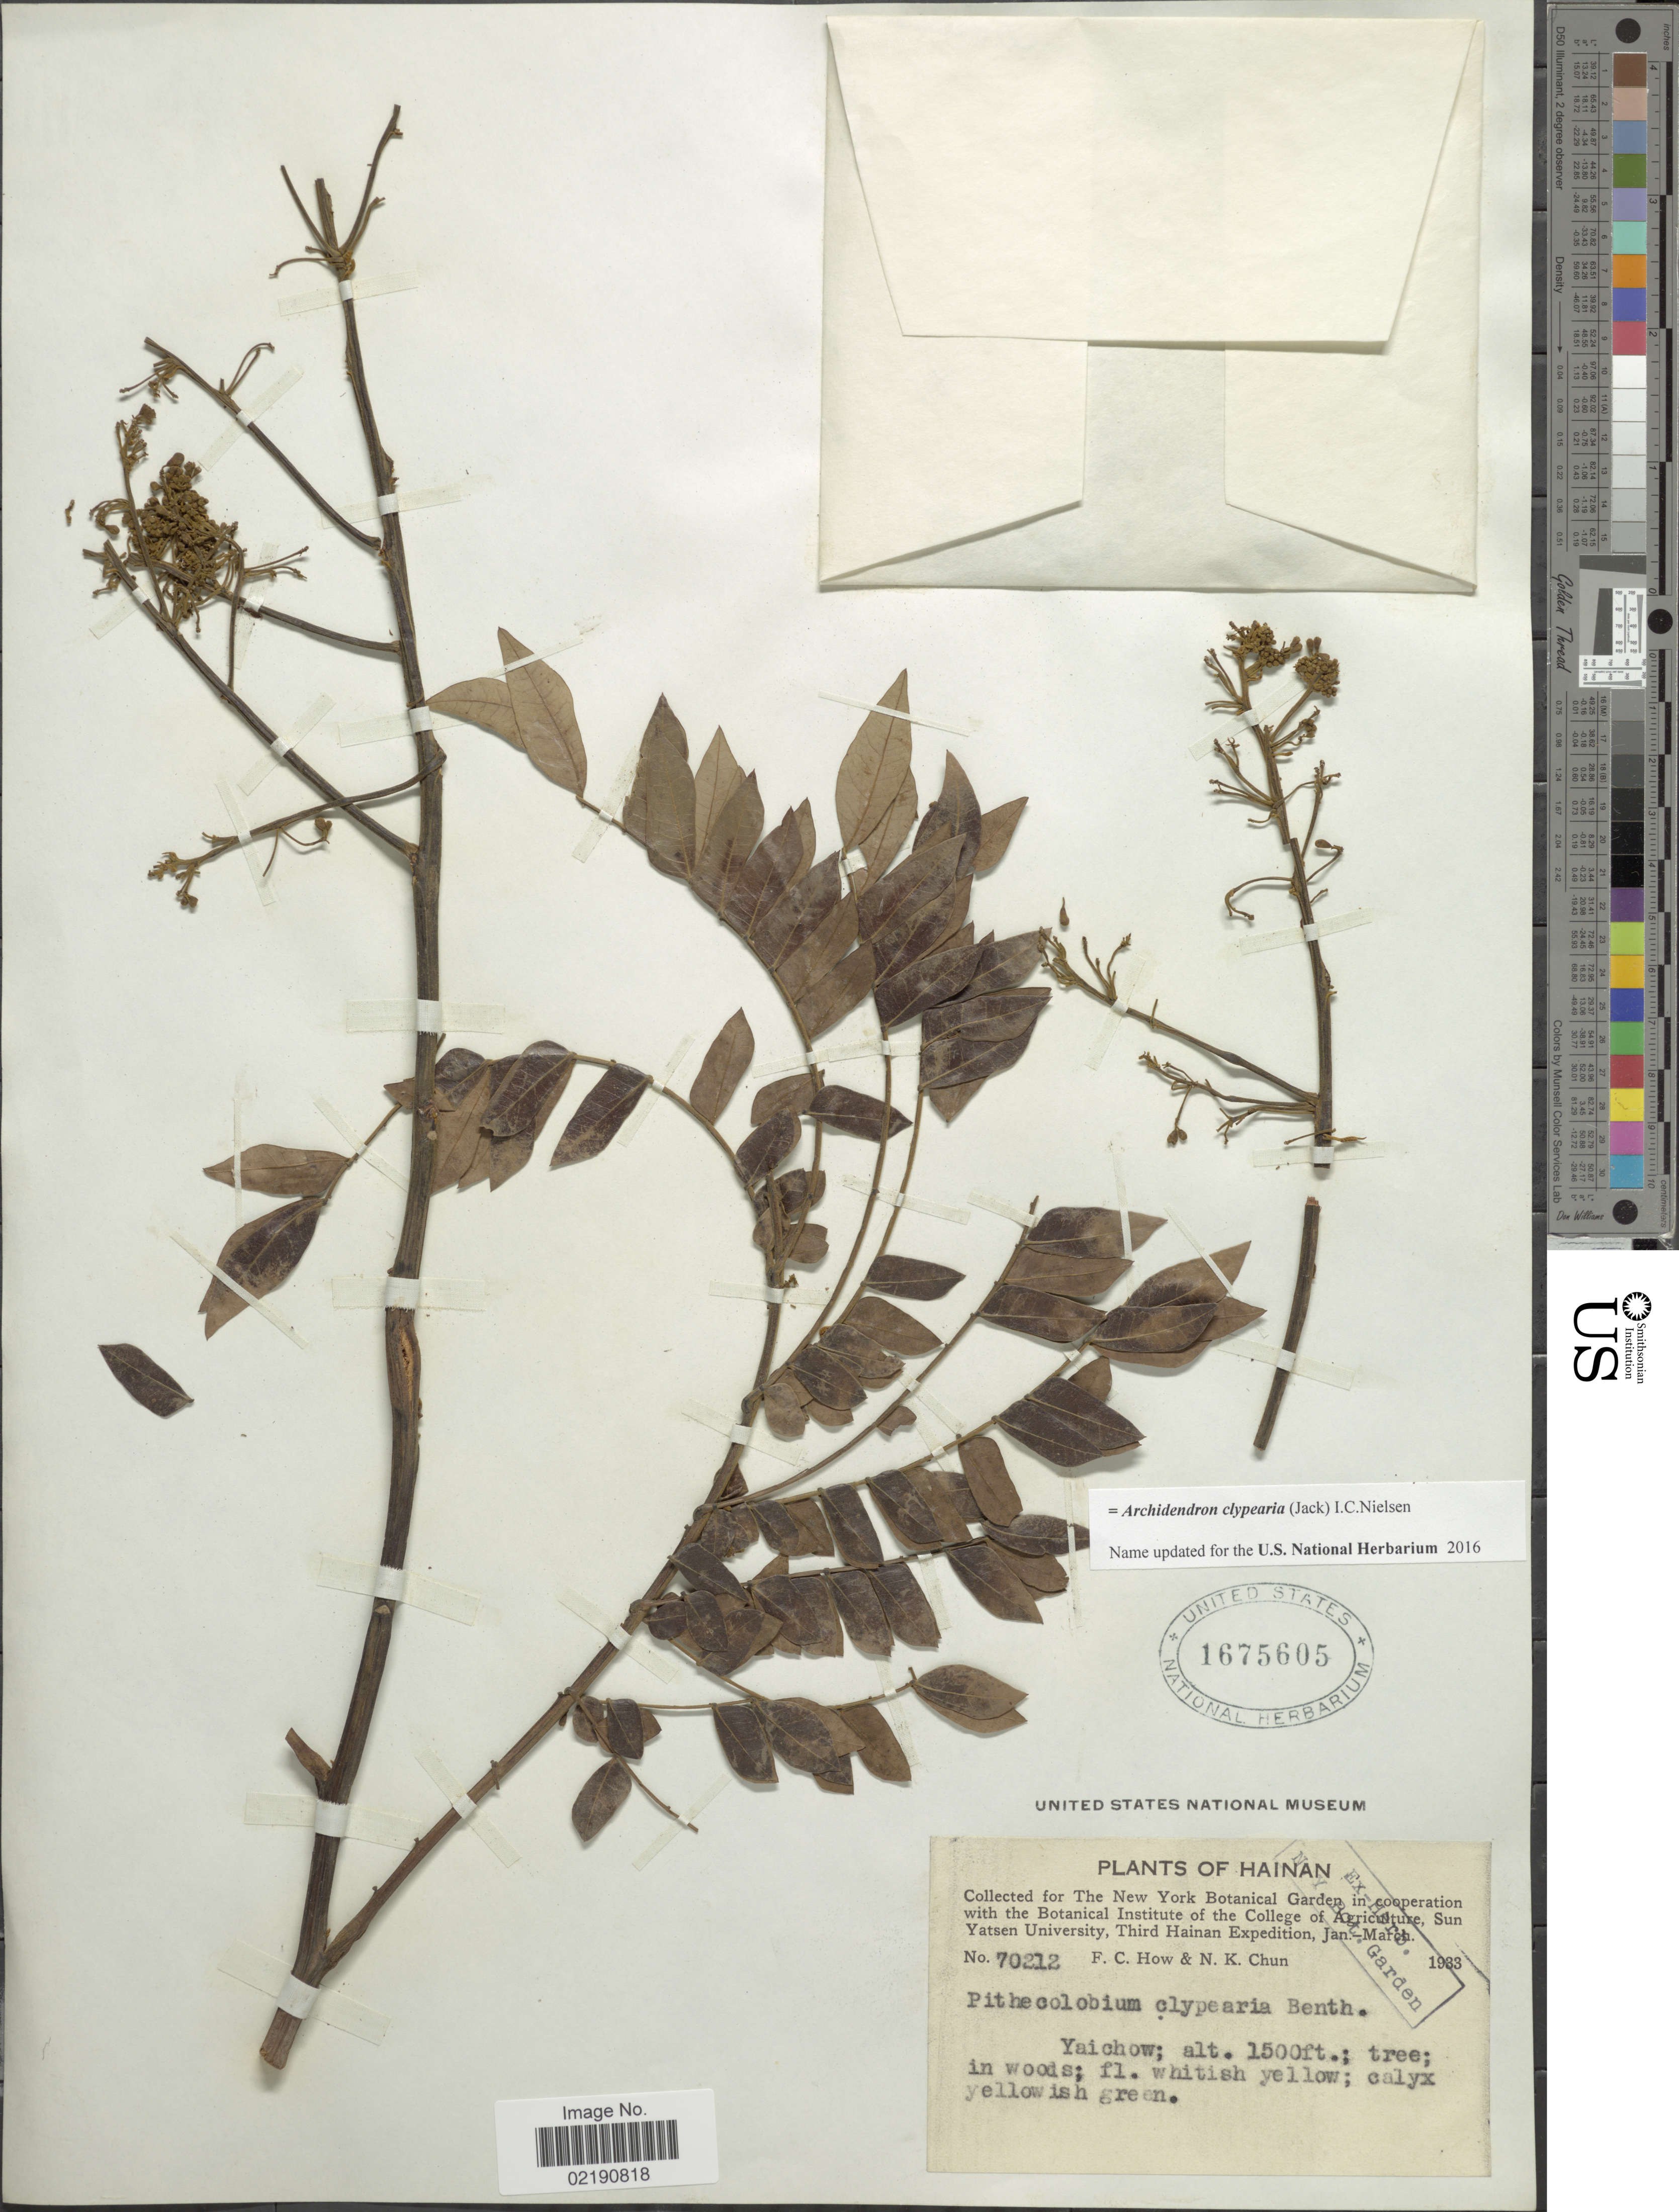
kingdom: Plantae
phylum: Tracheophyta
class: Magnoliopsida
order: Fabales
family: Fabaceae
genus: Archidendron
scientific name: Archidendron clypearia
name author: (Jack) I.C. Nielsen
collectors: F. C. How & N. K. Chun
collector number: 70212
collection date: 1933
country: China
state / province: Hainan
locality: Yaichow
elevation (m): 457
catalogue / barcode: US 1675605